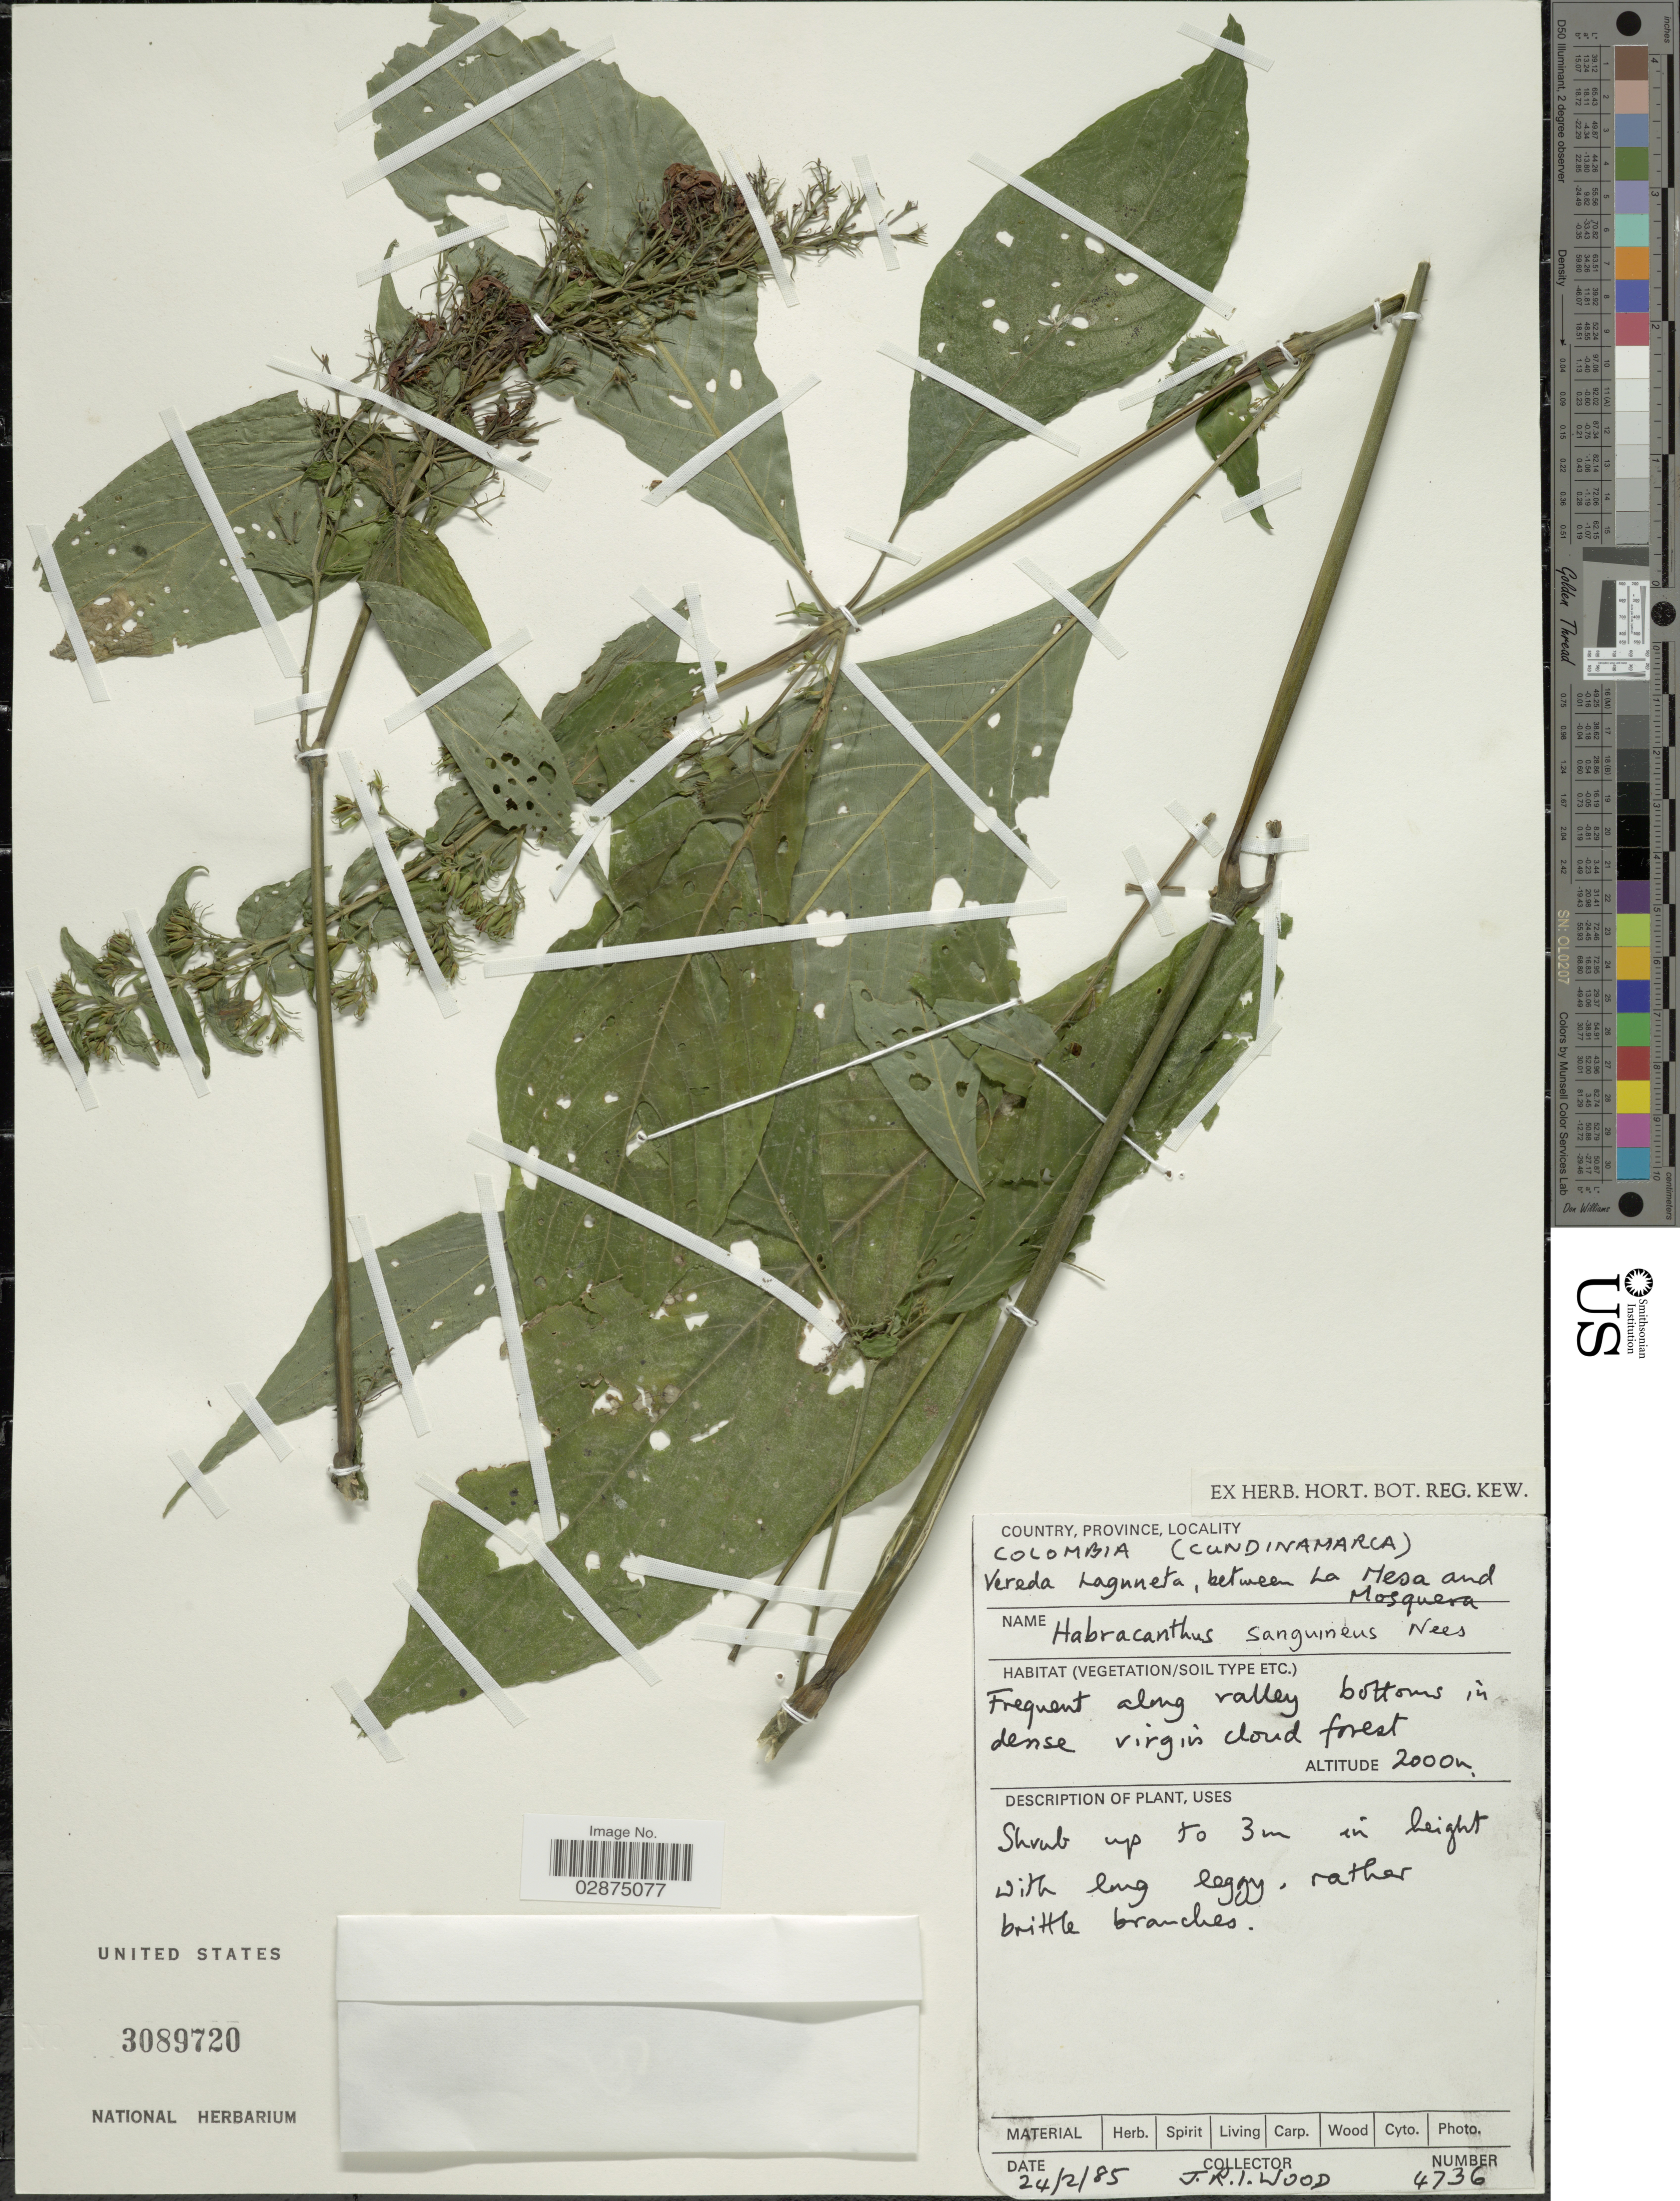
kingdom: Plantae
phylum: Tracheophyta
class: Magnoliopsida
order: Lamiales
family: Acanthaceae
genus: Habracanthus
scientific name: Habracanthus sanguineus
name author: Nees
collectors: J. R. I. Wood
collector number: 4736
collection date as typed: Transcribed d/m/y: 24/2/85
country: Colombia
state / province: Cundinamarca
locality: Vereda Laguneta, between La Mesa and Mosquera.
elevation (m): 2000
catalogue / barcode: US 3089720